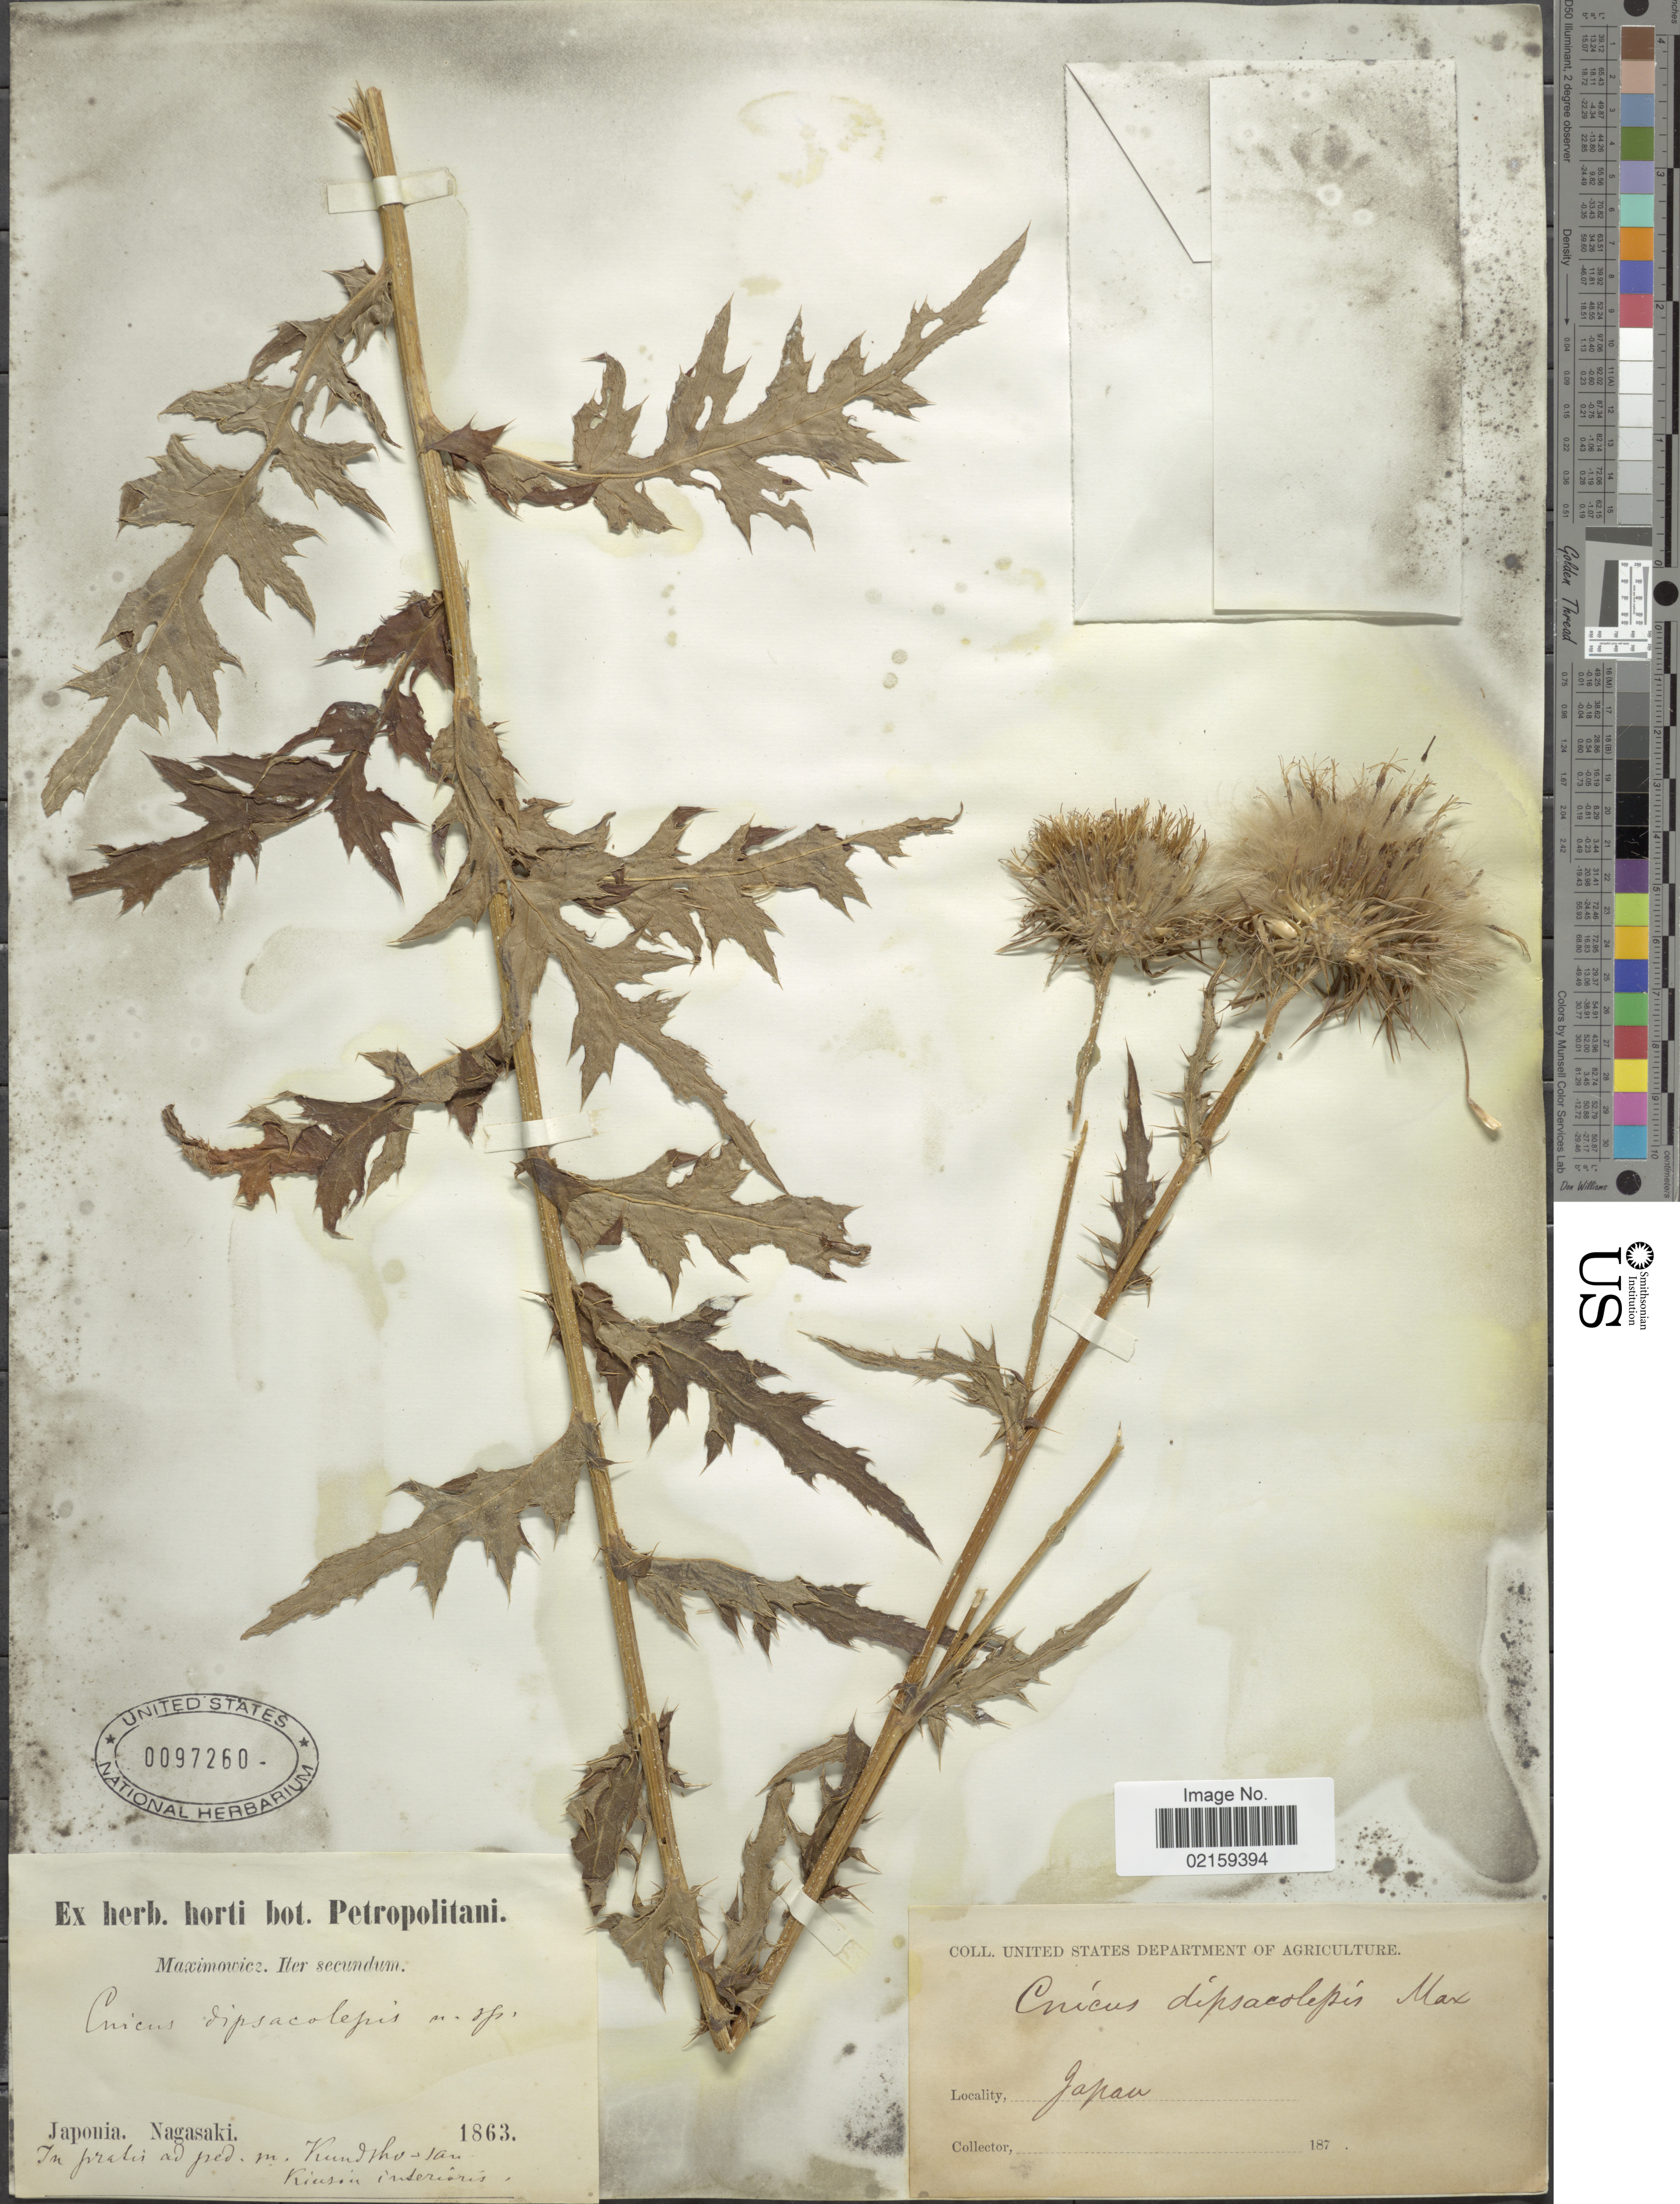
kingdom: Plantae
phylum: Tracheophyta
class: Magnoliopsida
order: Asterales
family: Asteraceae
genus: Cirsium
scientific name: Cirsium dipsacolepis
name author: (Maxim.) Matsum.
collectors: United States Department of Agriculture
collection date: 1863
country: Japan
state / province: Nagasaki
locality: Nagasaki. In pratis ad ped m. Kundsho-san Kiusiu interioris.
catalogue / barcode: US 97260